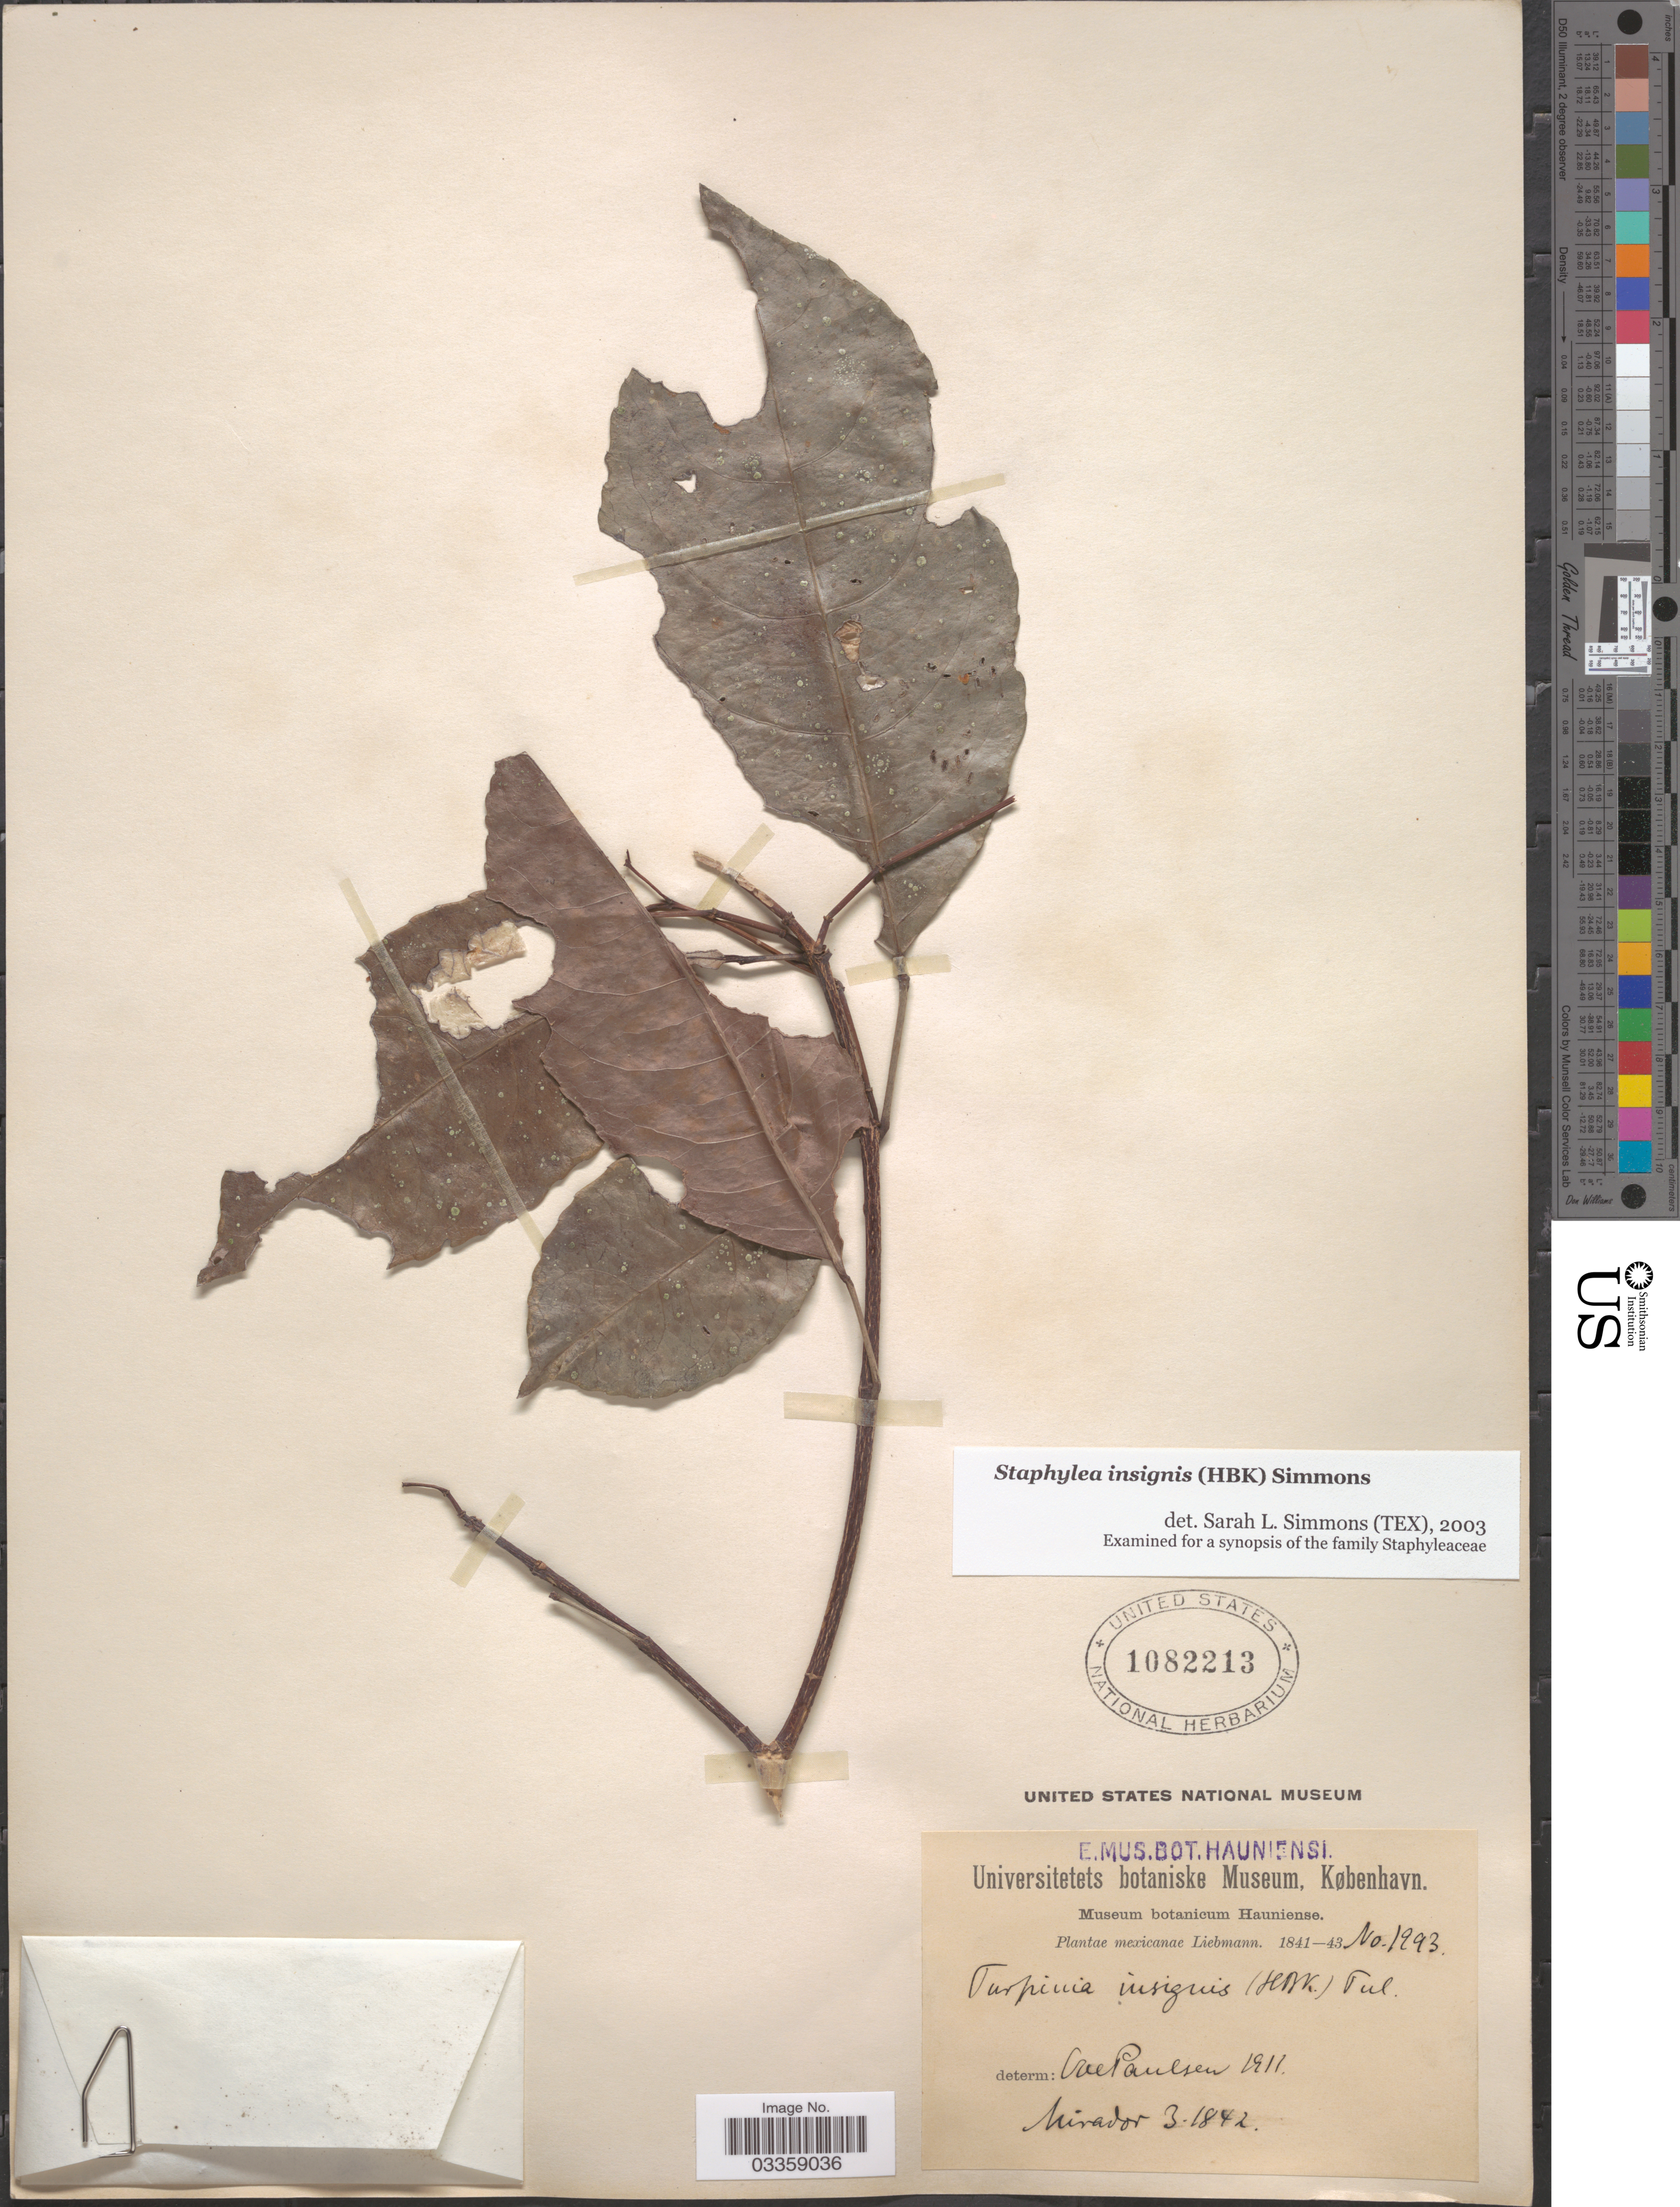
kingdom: Plantae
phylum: Tracheophyta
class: Magnoliopsida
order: Crossosomatales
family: Staphyleaceae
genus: Turpinia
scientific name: Turpinia insignis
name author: (Kunth) Tul.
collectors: Liebmann, --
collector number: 1993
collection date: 1842-03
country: Mexico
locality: Mirador.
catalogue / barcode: US 1082213